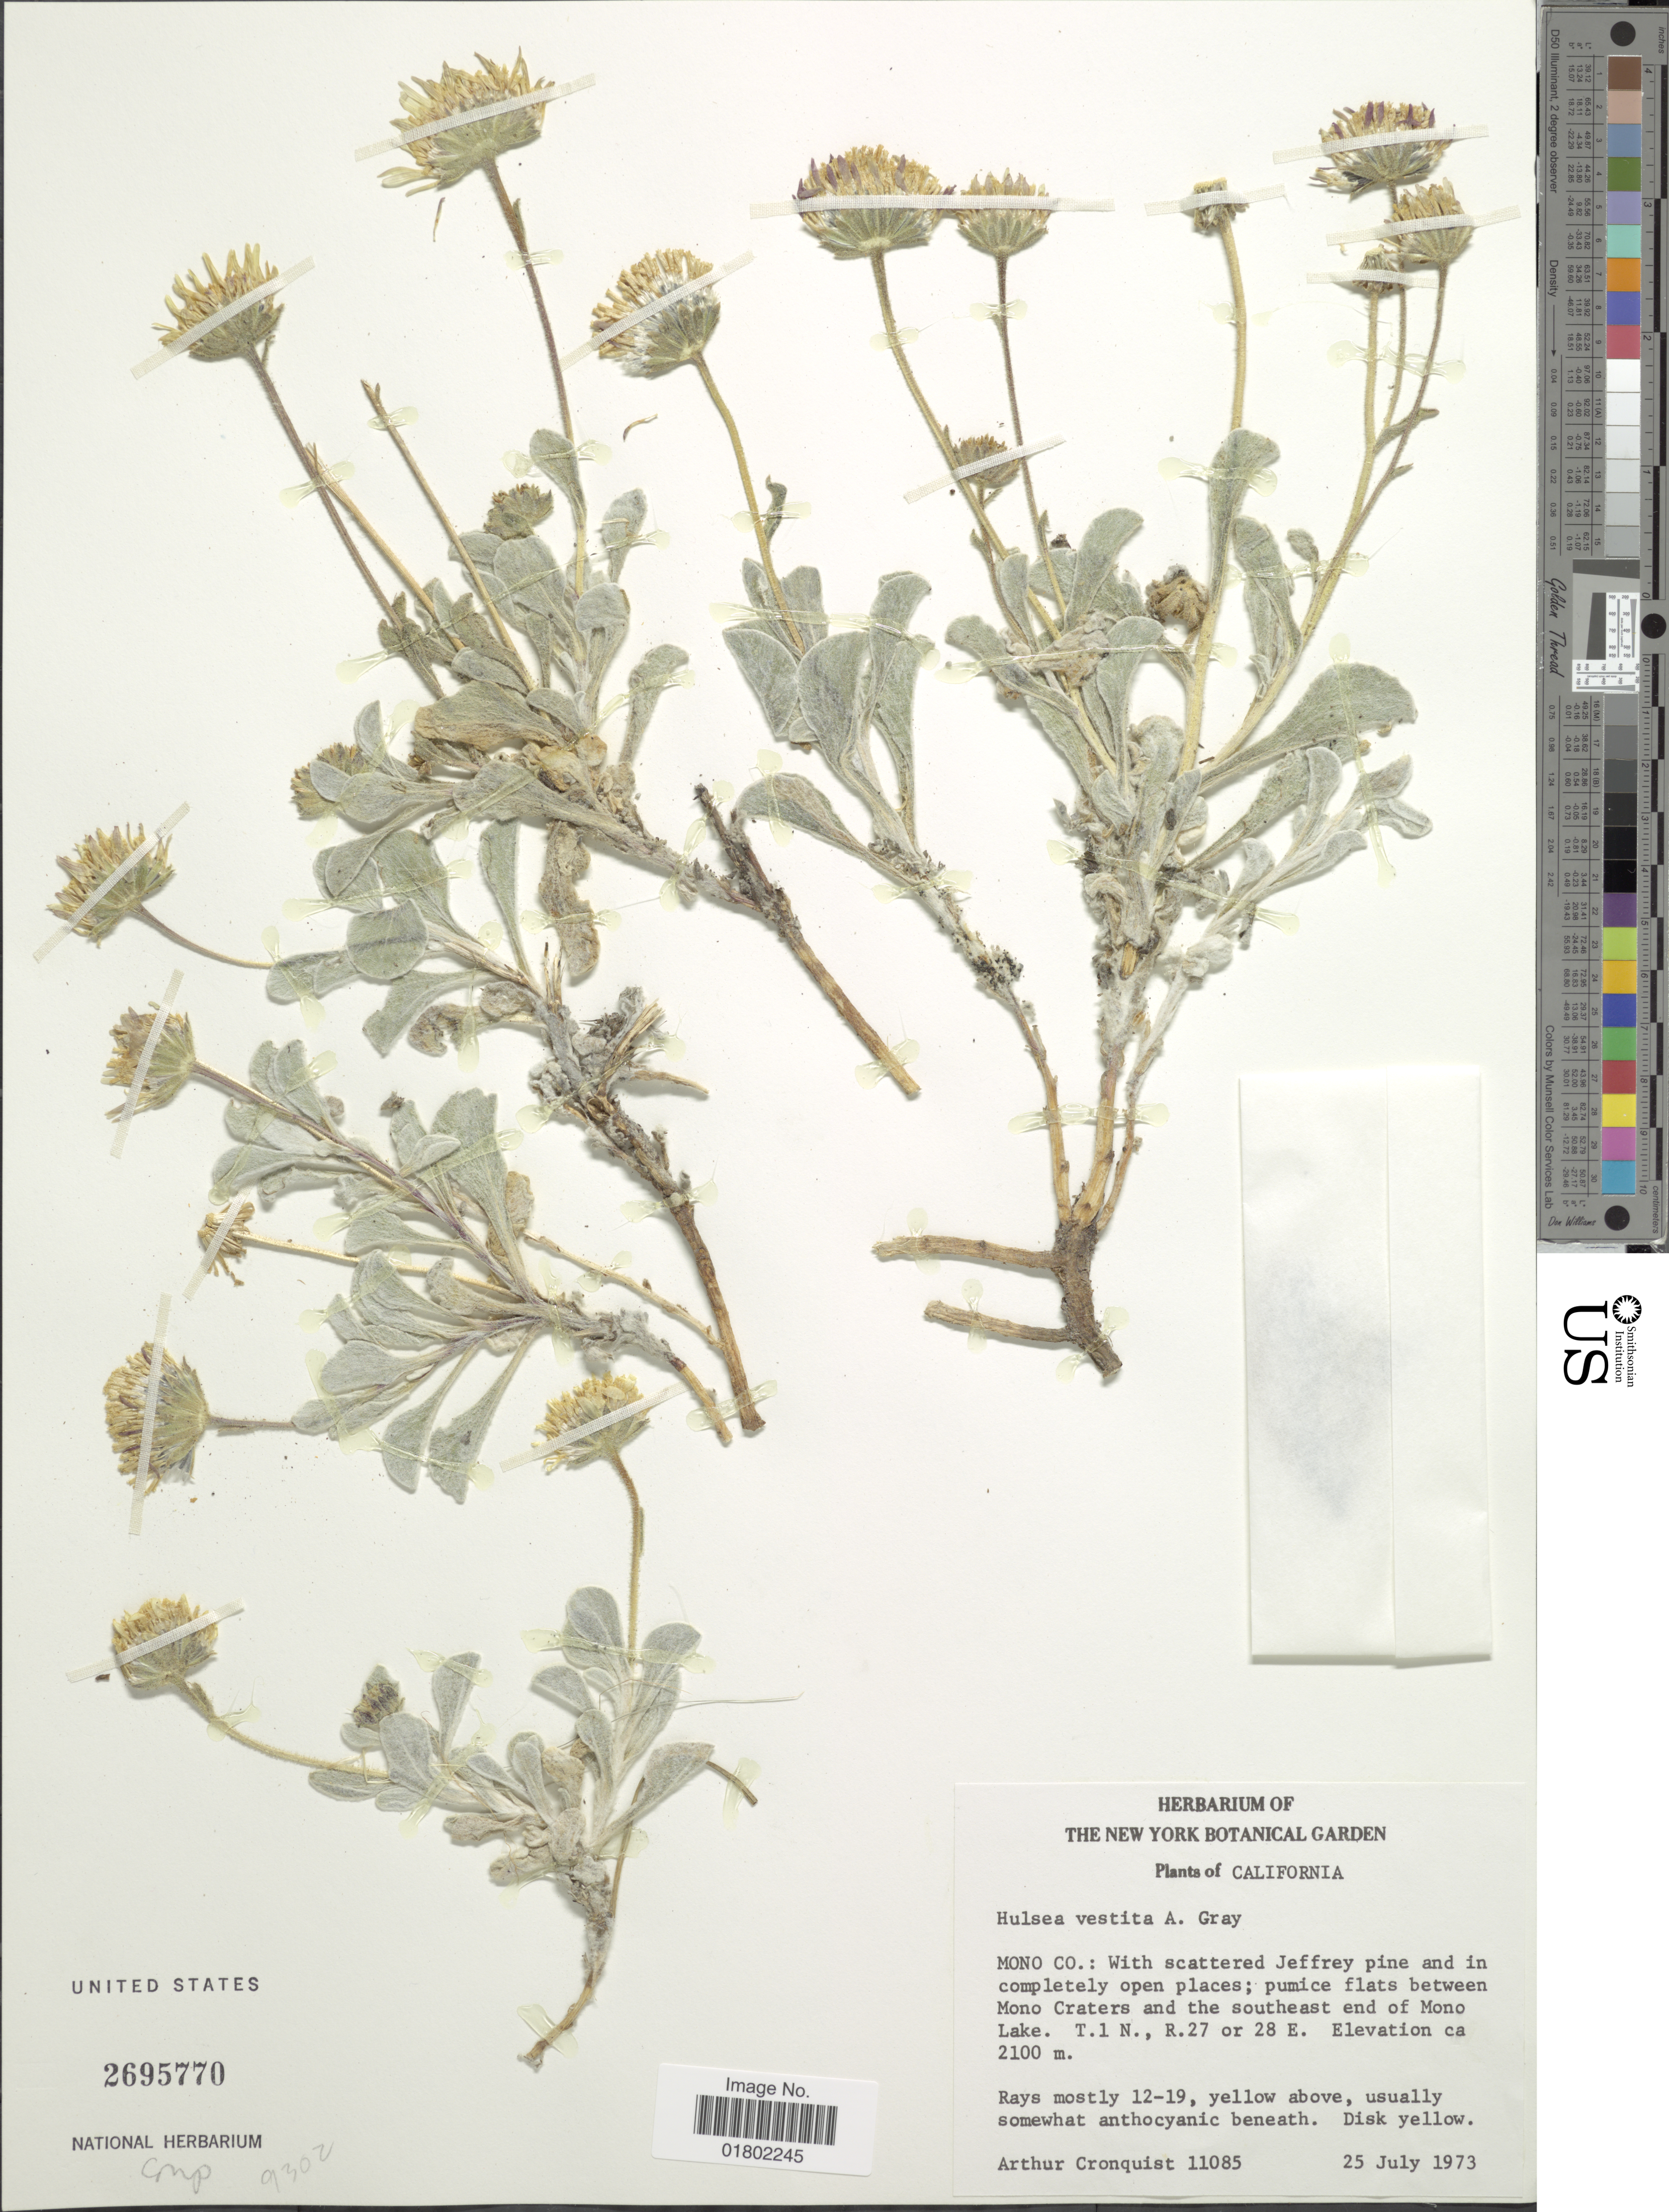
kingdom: Plantae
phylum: Tracheophyta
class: Magnoliopsida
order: Asterales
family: Asteraceae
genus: Hulsea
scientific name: Hulsea vestita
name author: A. Gray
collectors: A. J. Cronquist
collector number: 11085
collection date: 1973-07-25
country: United States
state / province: California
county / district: Mono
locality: Mono Co.: between Mono Craters and the southeast end of Mono Lake, T.1 N, R. 27 or 28 E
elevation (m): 2100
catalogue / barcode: US 2695770